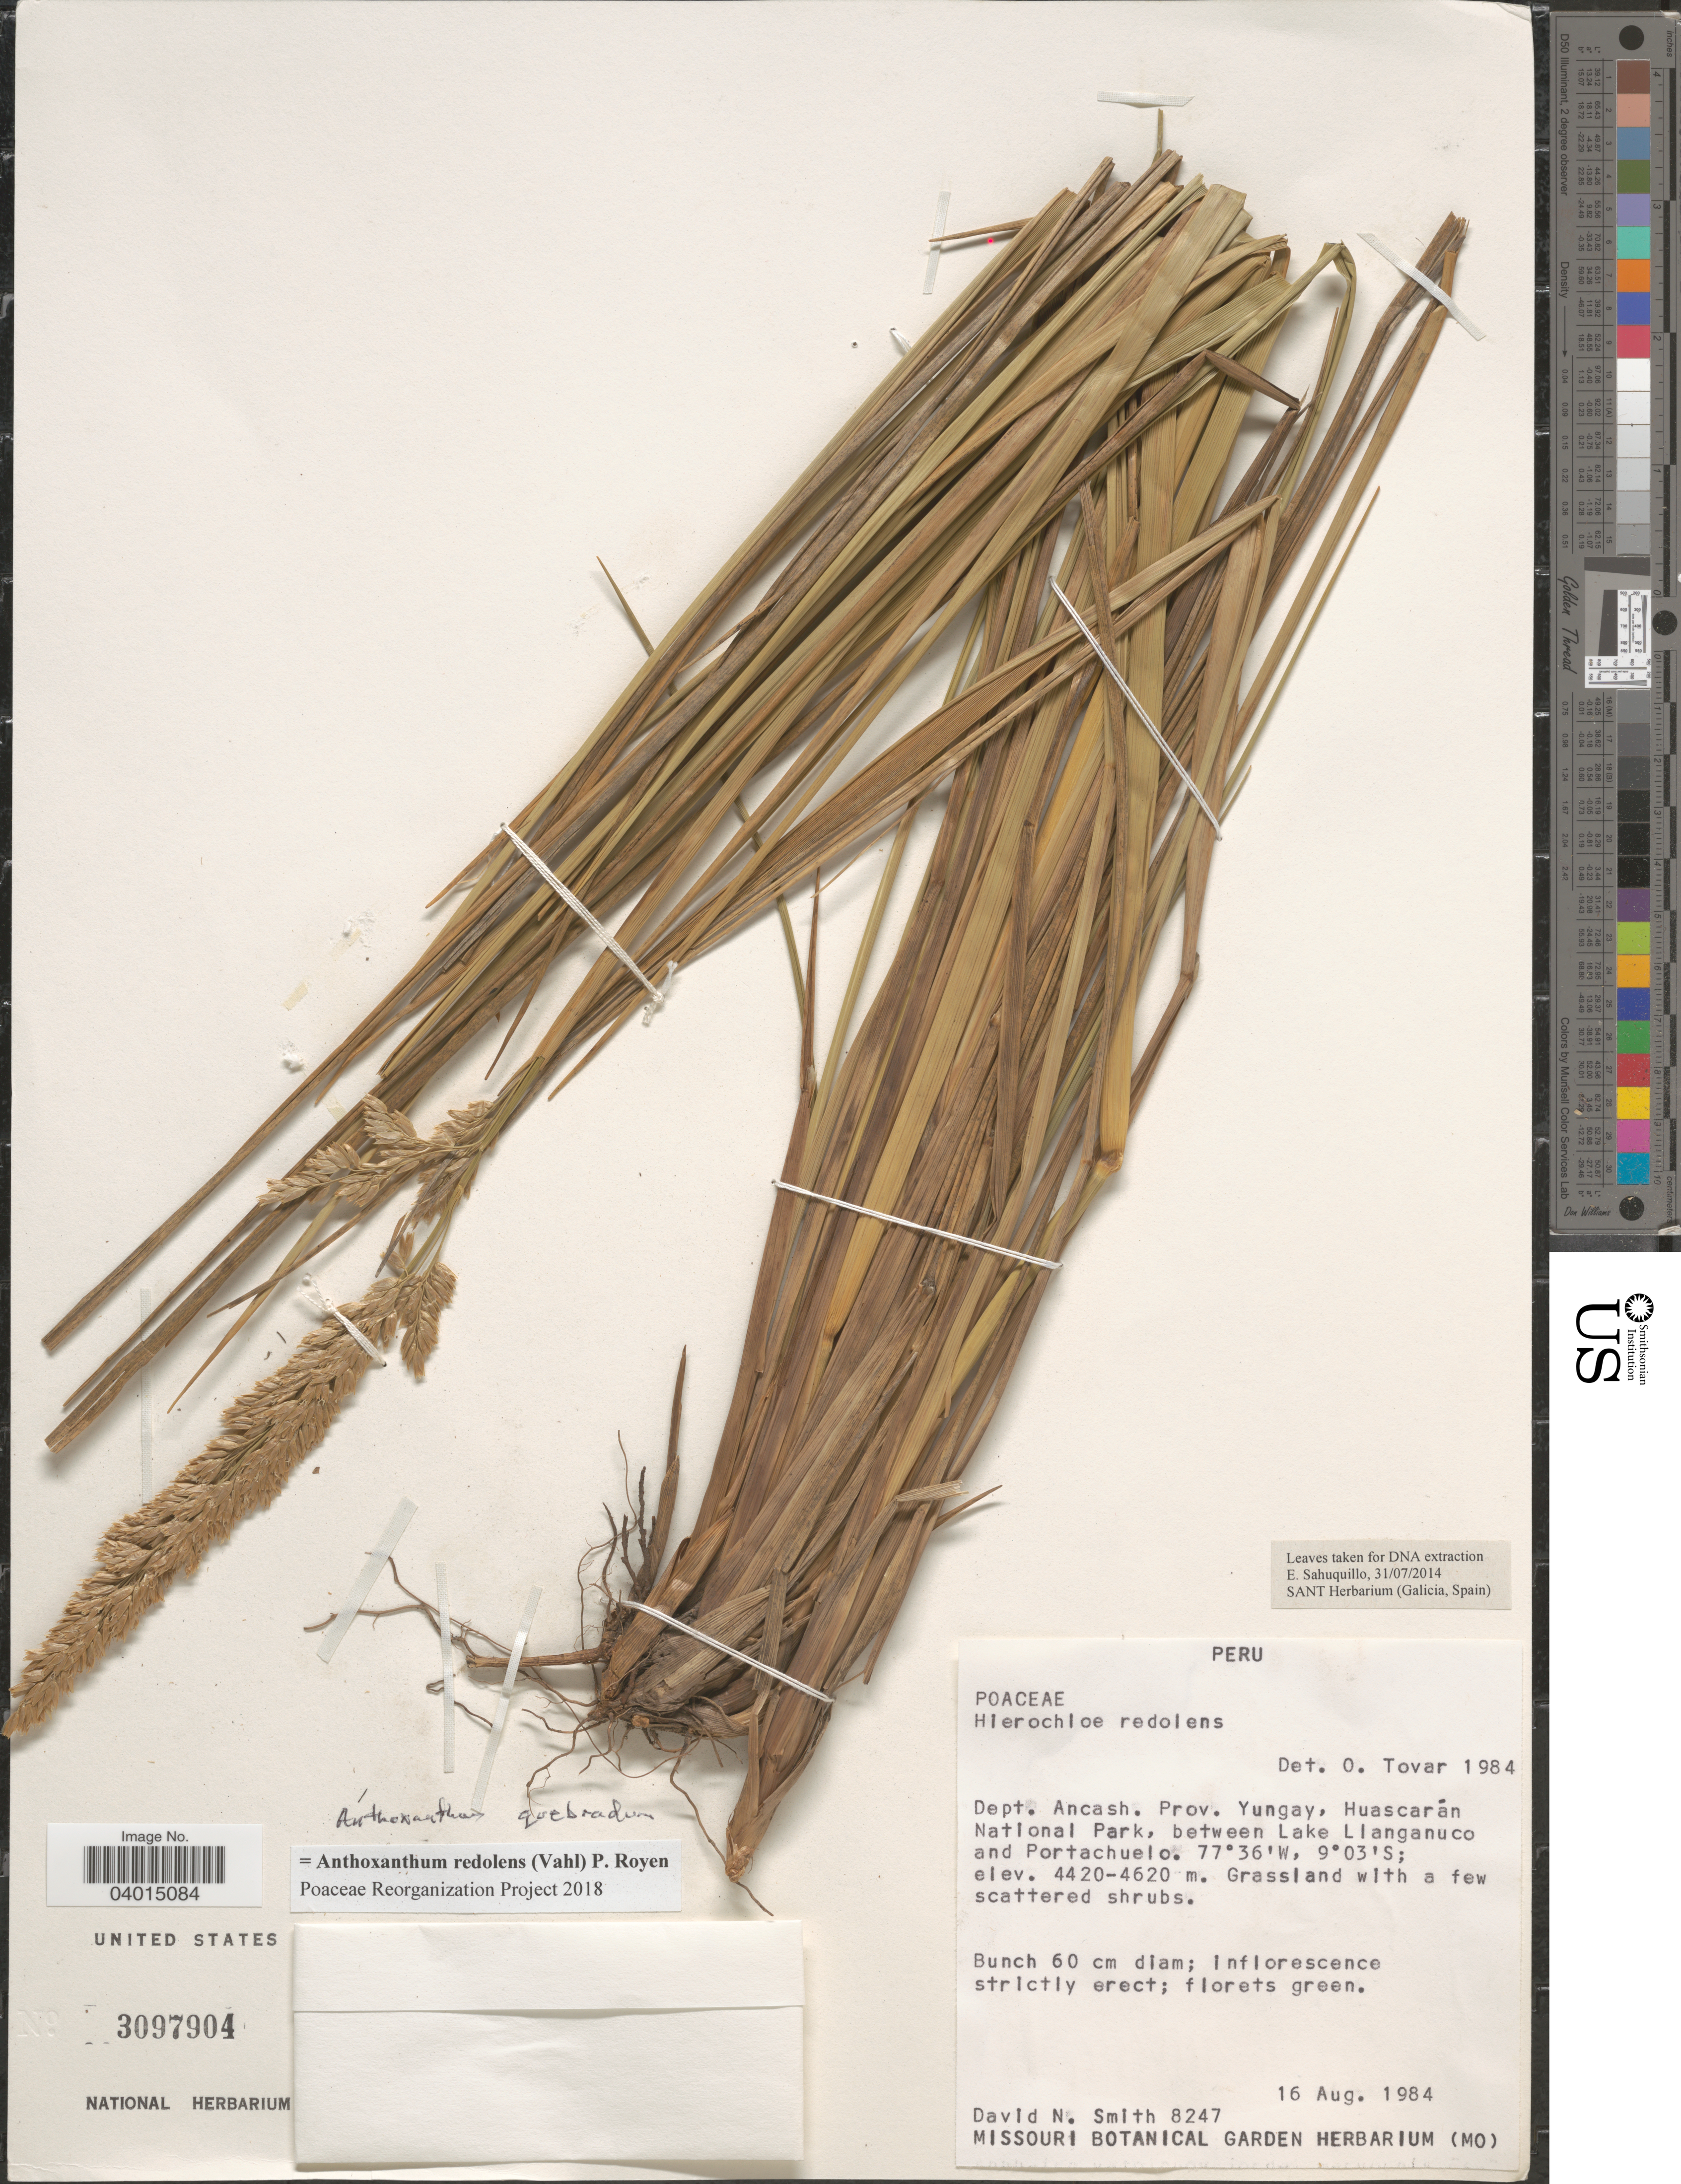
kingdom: Plantae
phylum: Tracheophyta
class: Liliopsida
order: Poales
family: Poaceae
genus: Anthoxanthum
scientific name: Anthoxanthum quebrandum ined.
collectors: D. Smith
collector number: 8247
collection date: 1984-08-16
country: Peru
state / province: Ancash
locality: Dept. Ancash. Prov. Yungay, Huascarán National Park, between Lake Llanganuco and Portachuelo.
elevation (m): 4420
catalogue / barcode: US 3097904